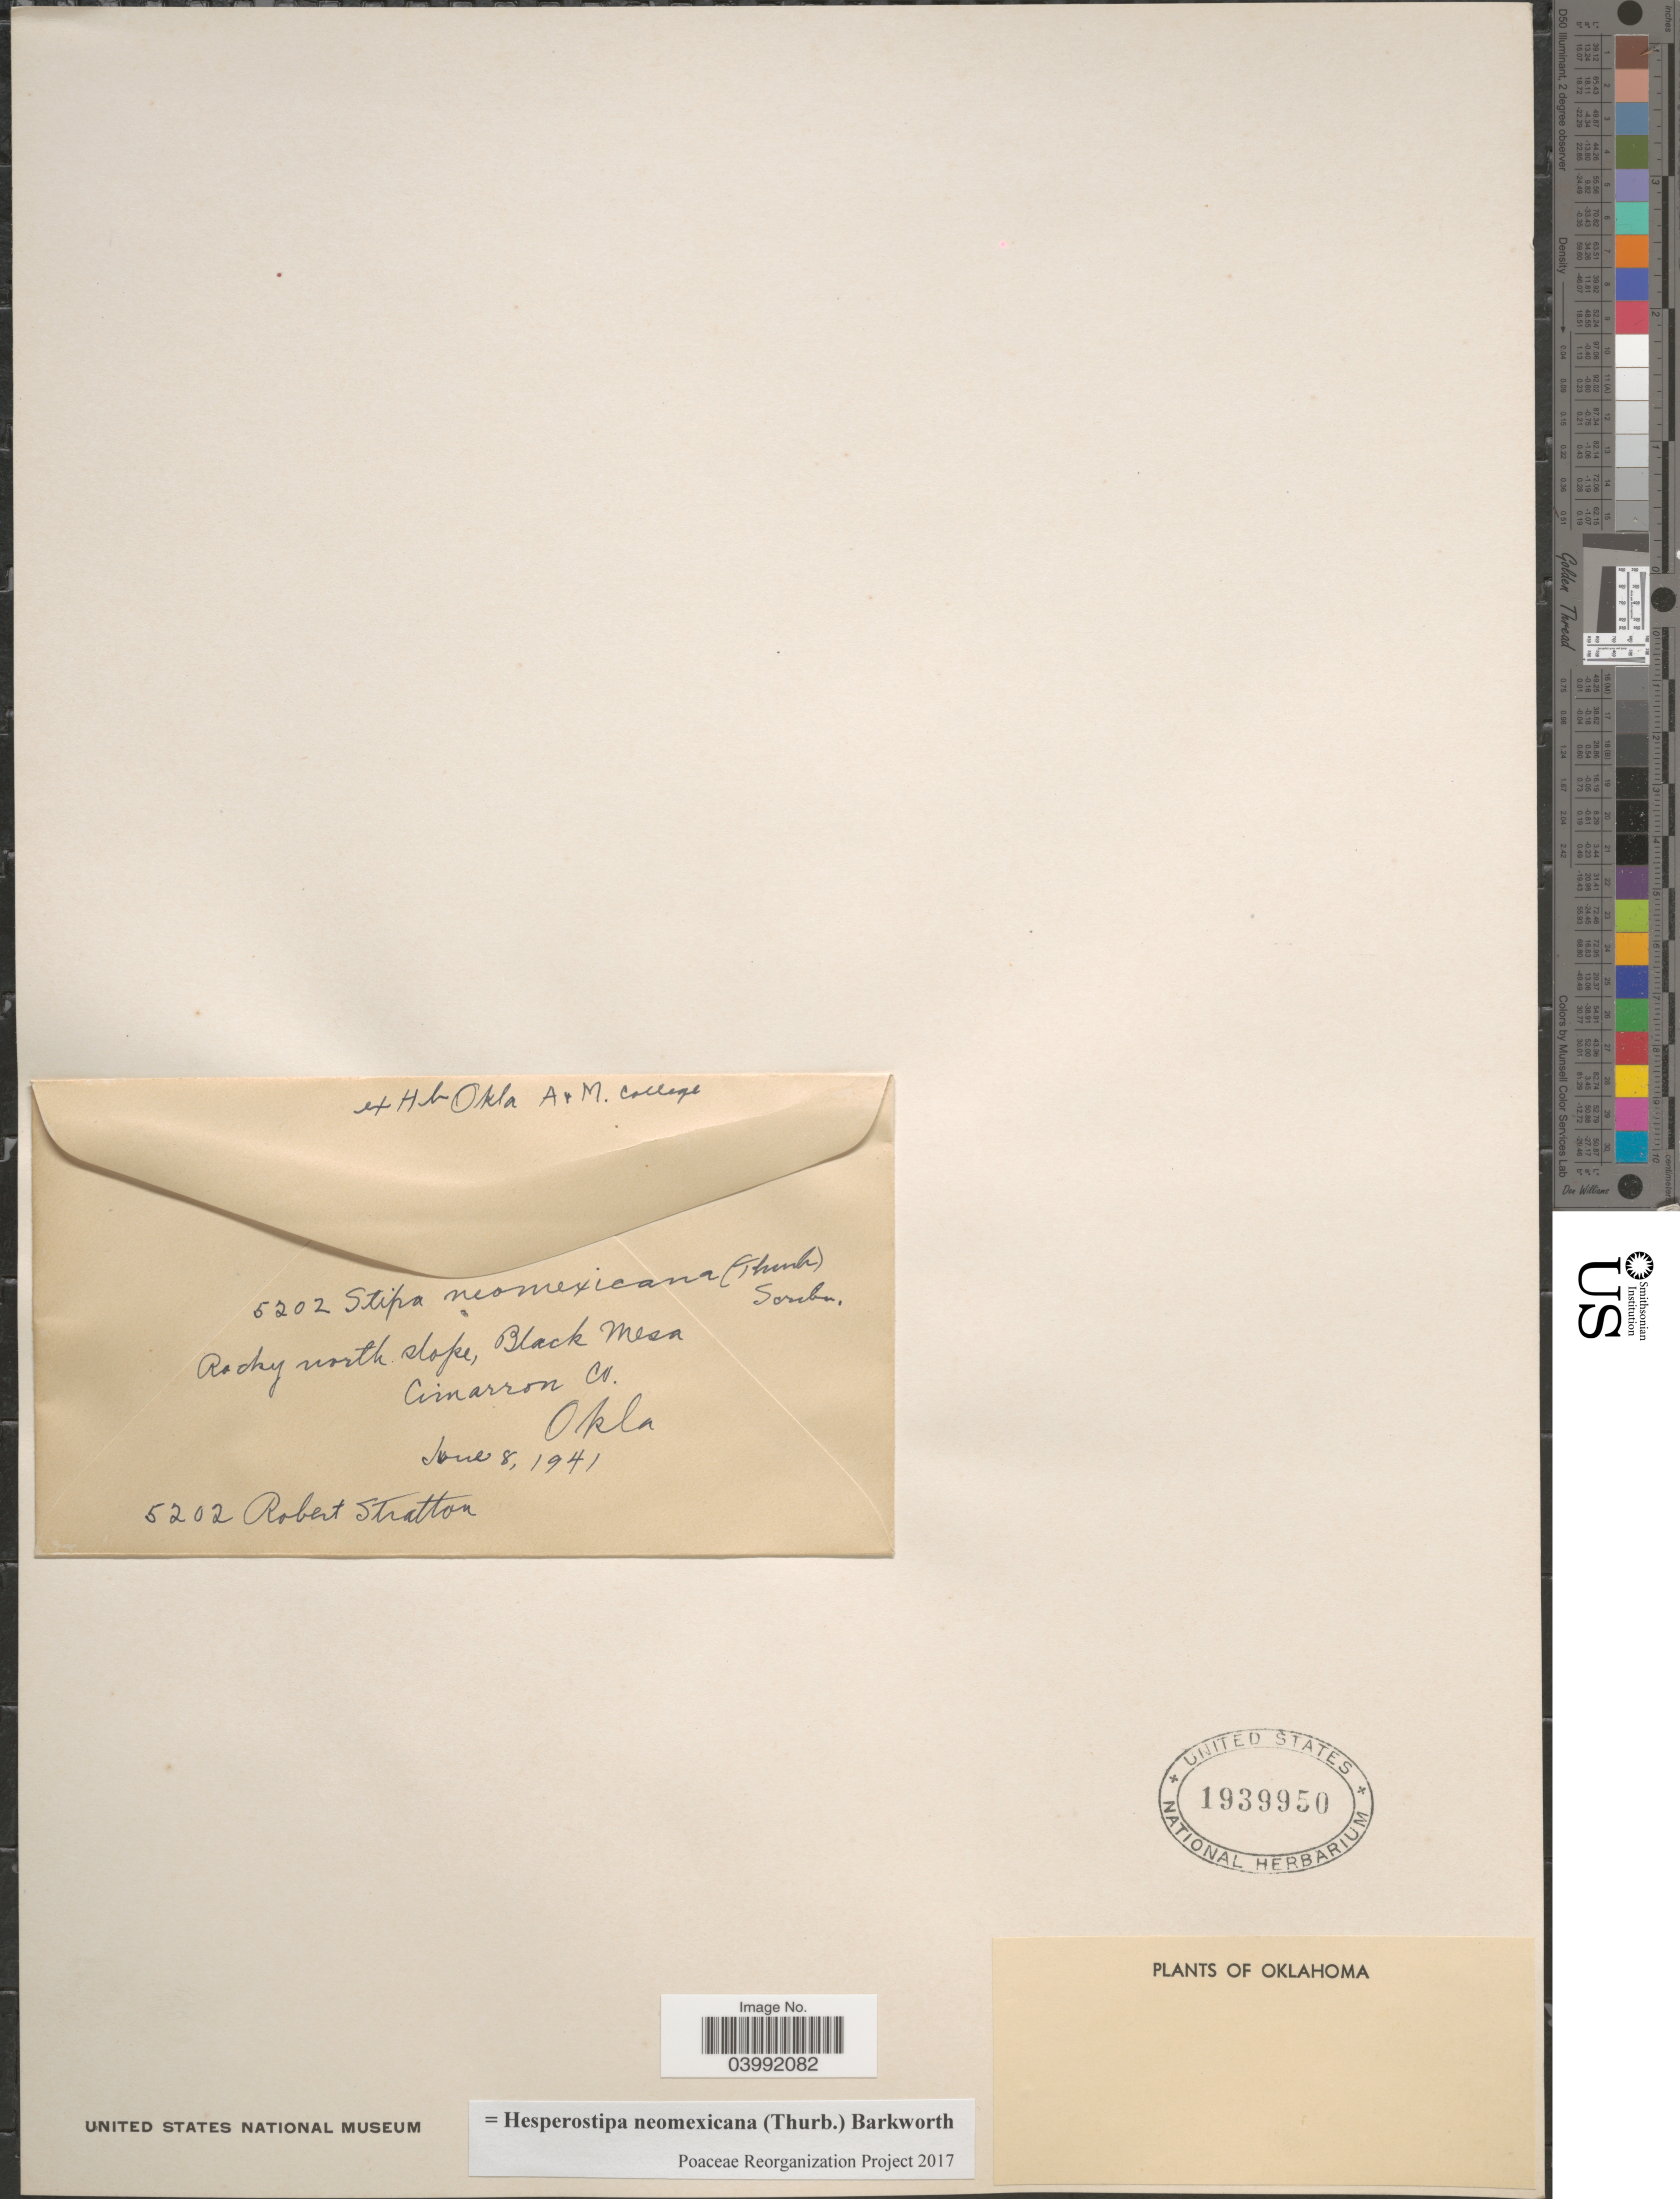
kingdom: Plantae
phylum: Tracheophyta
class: Liliopsida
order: Poales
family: Poaceae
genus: Hesperostipa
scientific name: Hesperostipa neomexicana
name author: (Thurb.) Barkworth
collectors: R. Stratton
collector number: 5202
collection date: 1941-06-08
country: United States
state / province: Oklahoma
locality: Rocky north slope, Black Mesa. Cimarron Co.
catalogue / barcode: US 1939950